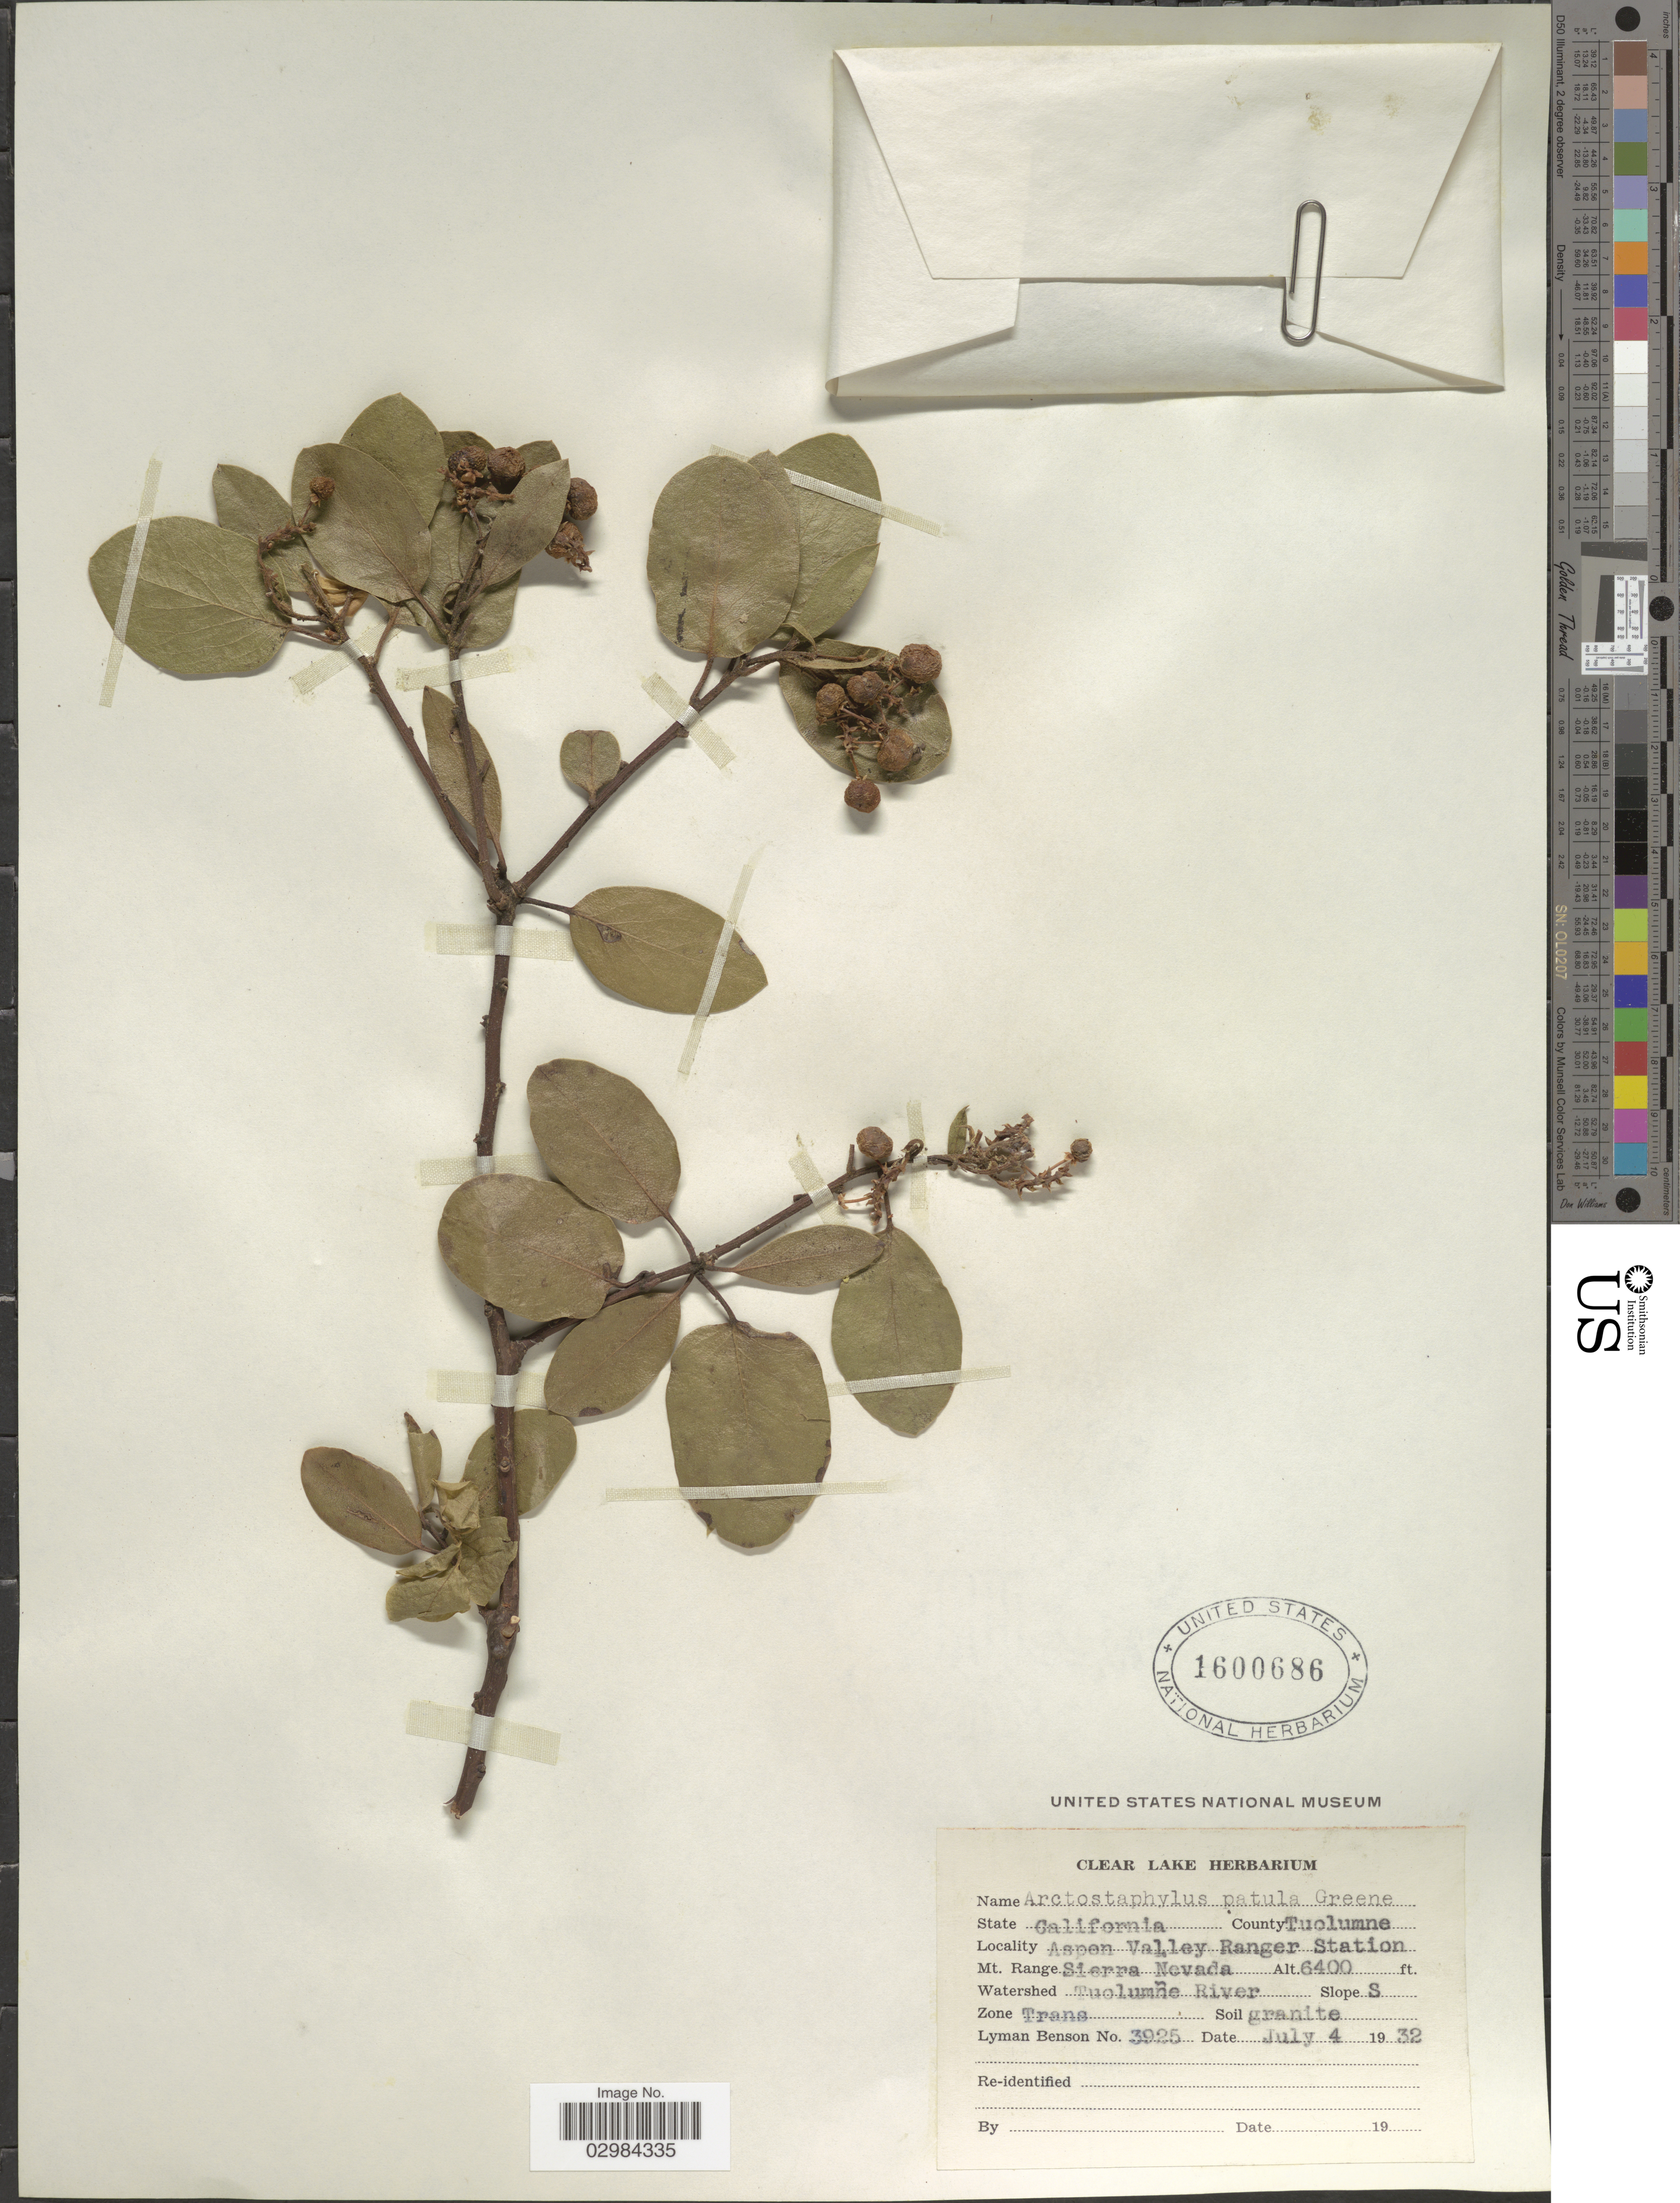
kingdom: Plantae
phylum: Tracheophyta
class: Magnoliopsida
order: Ericales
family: Ericaceae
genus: Arctostaphylos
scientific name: Arctostaphylos patula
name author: Greene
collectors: L. D. Benson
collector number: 3925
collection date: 1932-07-04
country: United States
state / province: California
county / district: Tuolumne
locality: County Tuolumne, Aspen Valley Ranger Station, Mt. Range Sierra Nevada, Tuolumñe River.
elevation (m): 1951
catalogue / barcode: US 1600686